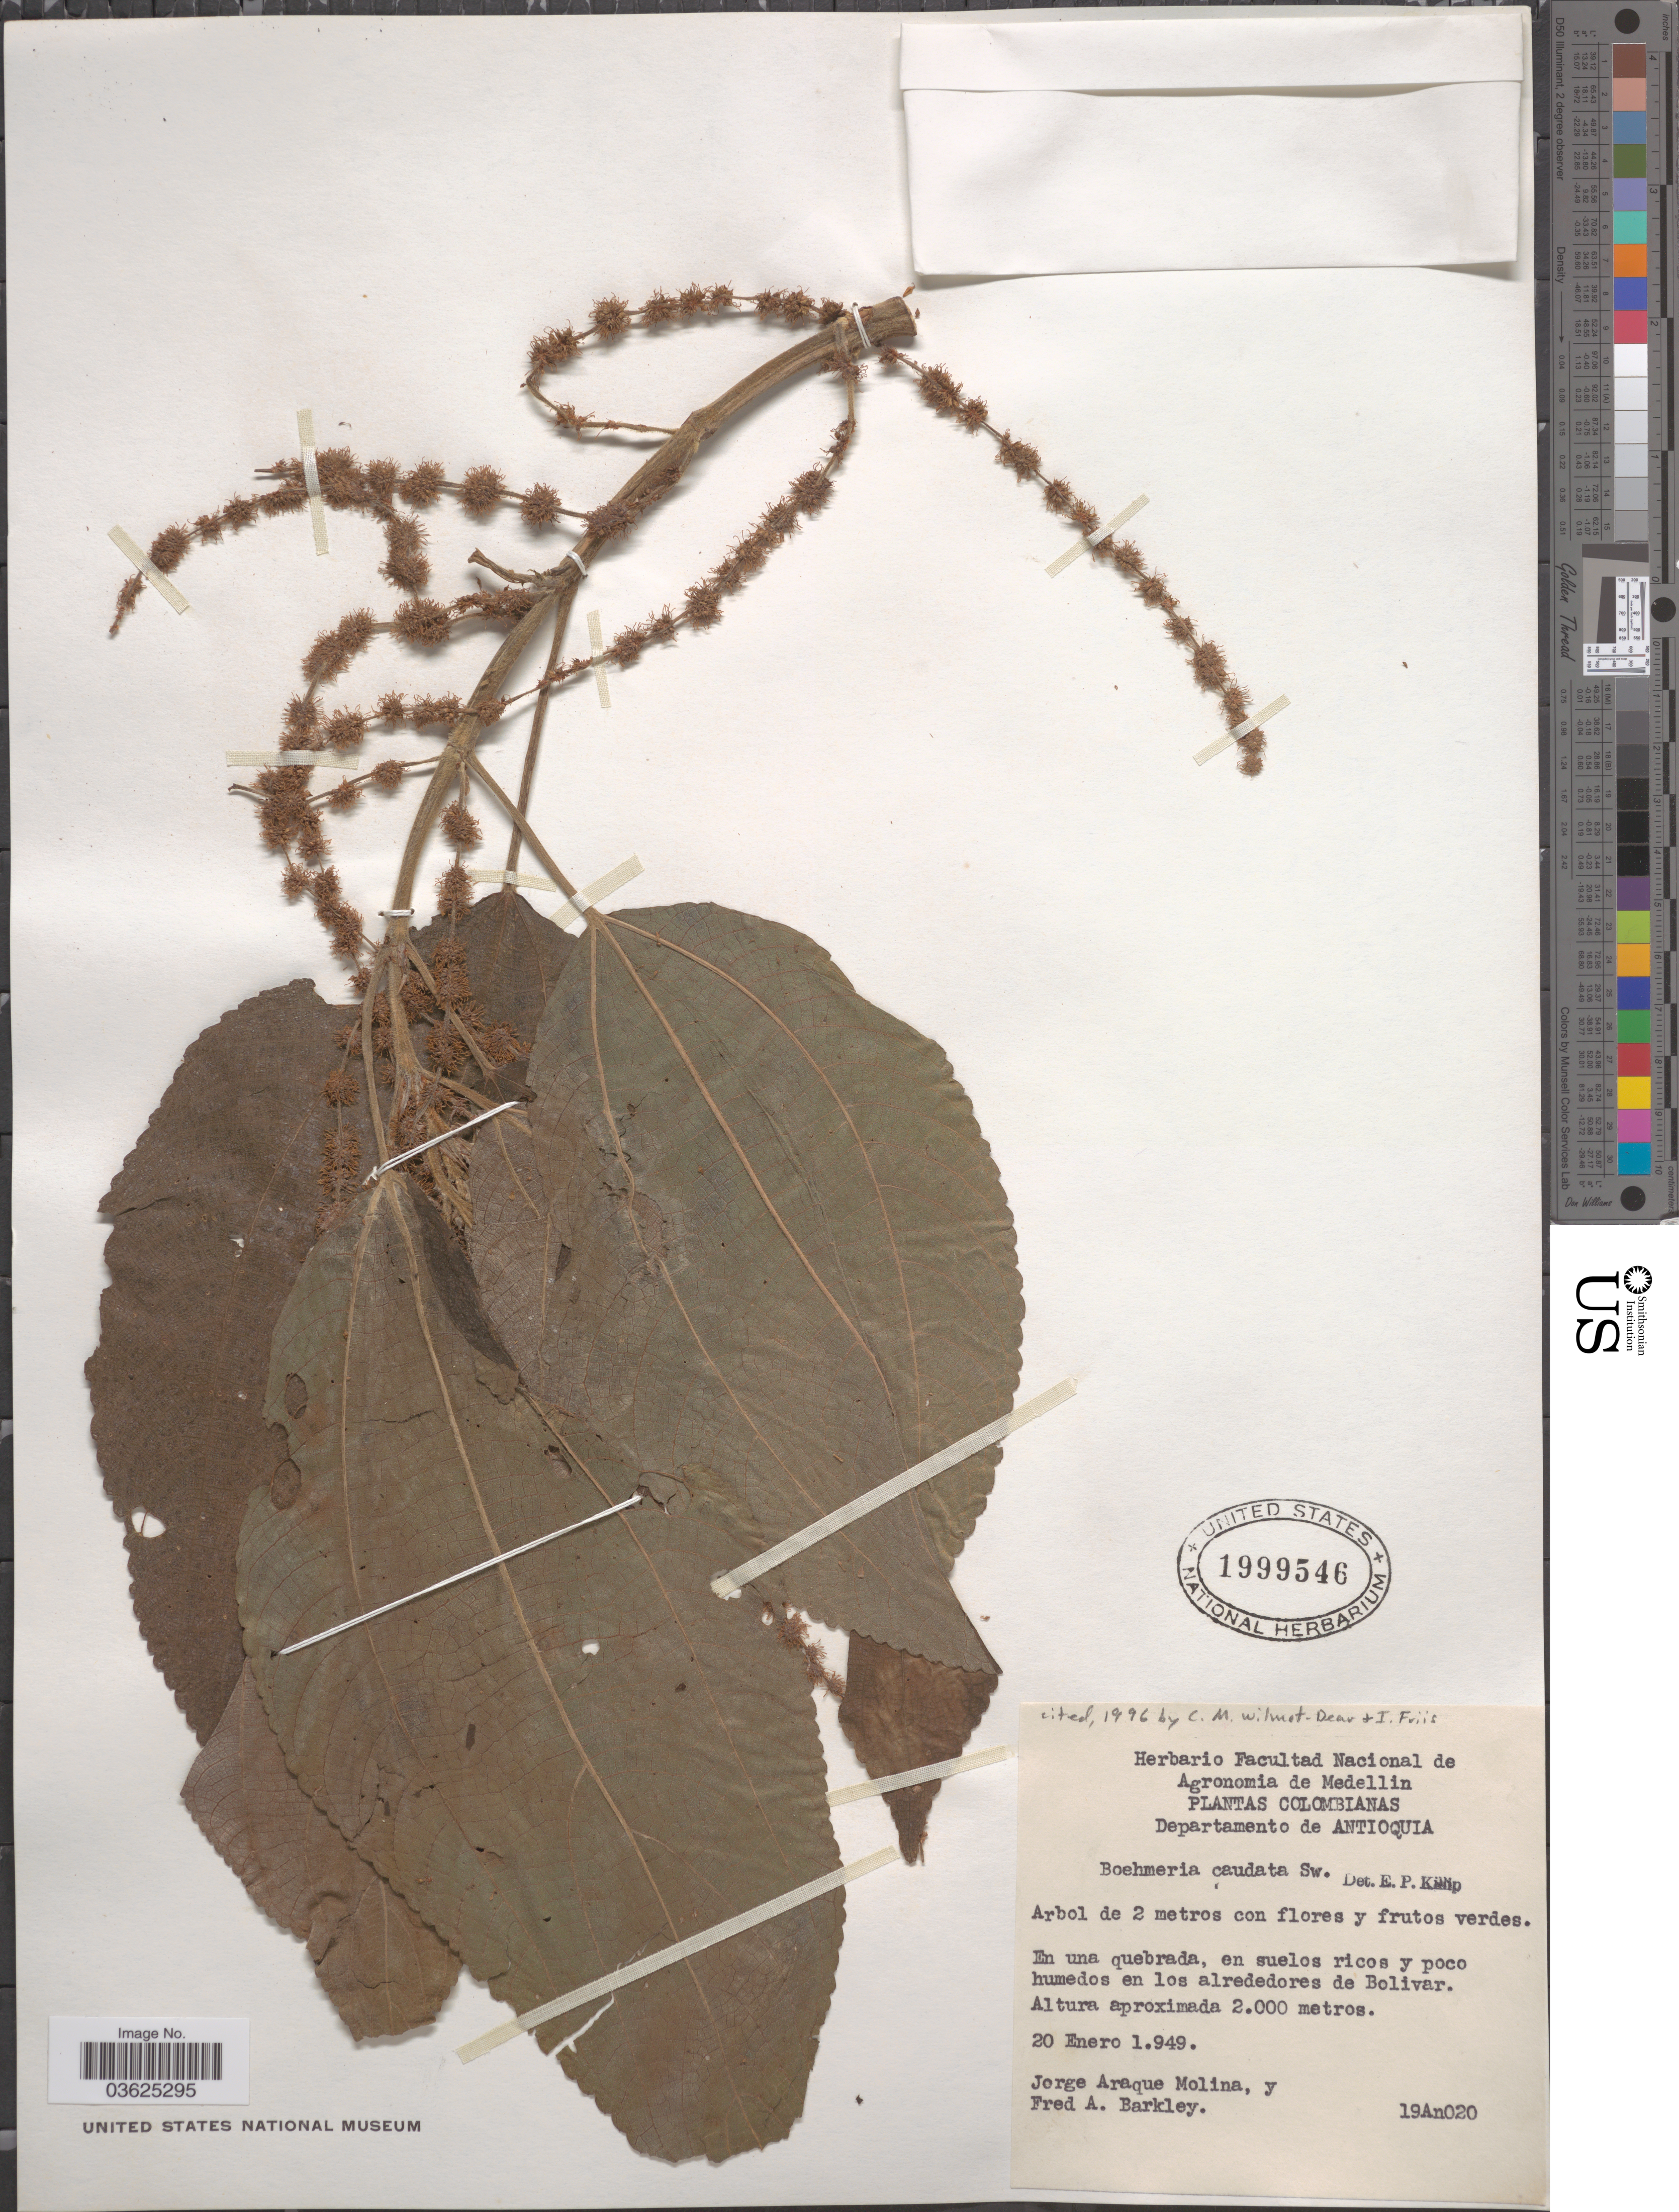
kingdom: Plantae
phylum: Tracheophyta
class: Magnoliopsida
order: Rosales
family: Urticaceae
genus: Boehmeria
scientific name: Boehmeria caudata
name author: Sw.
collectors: J. A. Molina & F. A. Barkley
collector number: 19An020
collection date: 1949-01-20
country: Colombia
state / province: Antioquia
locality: Departamento de Antioquia. En suelos ricos y poco humedos en los alrededores de Bolivar.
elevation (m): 2000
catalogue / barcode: US 1999546